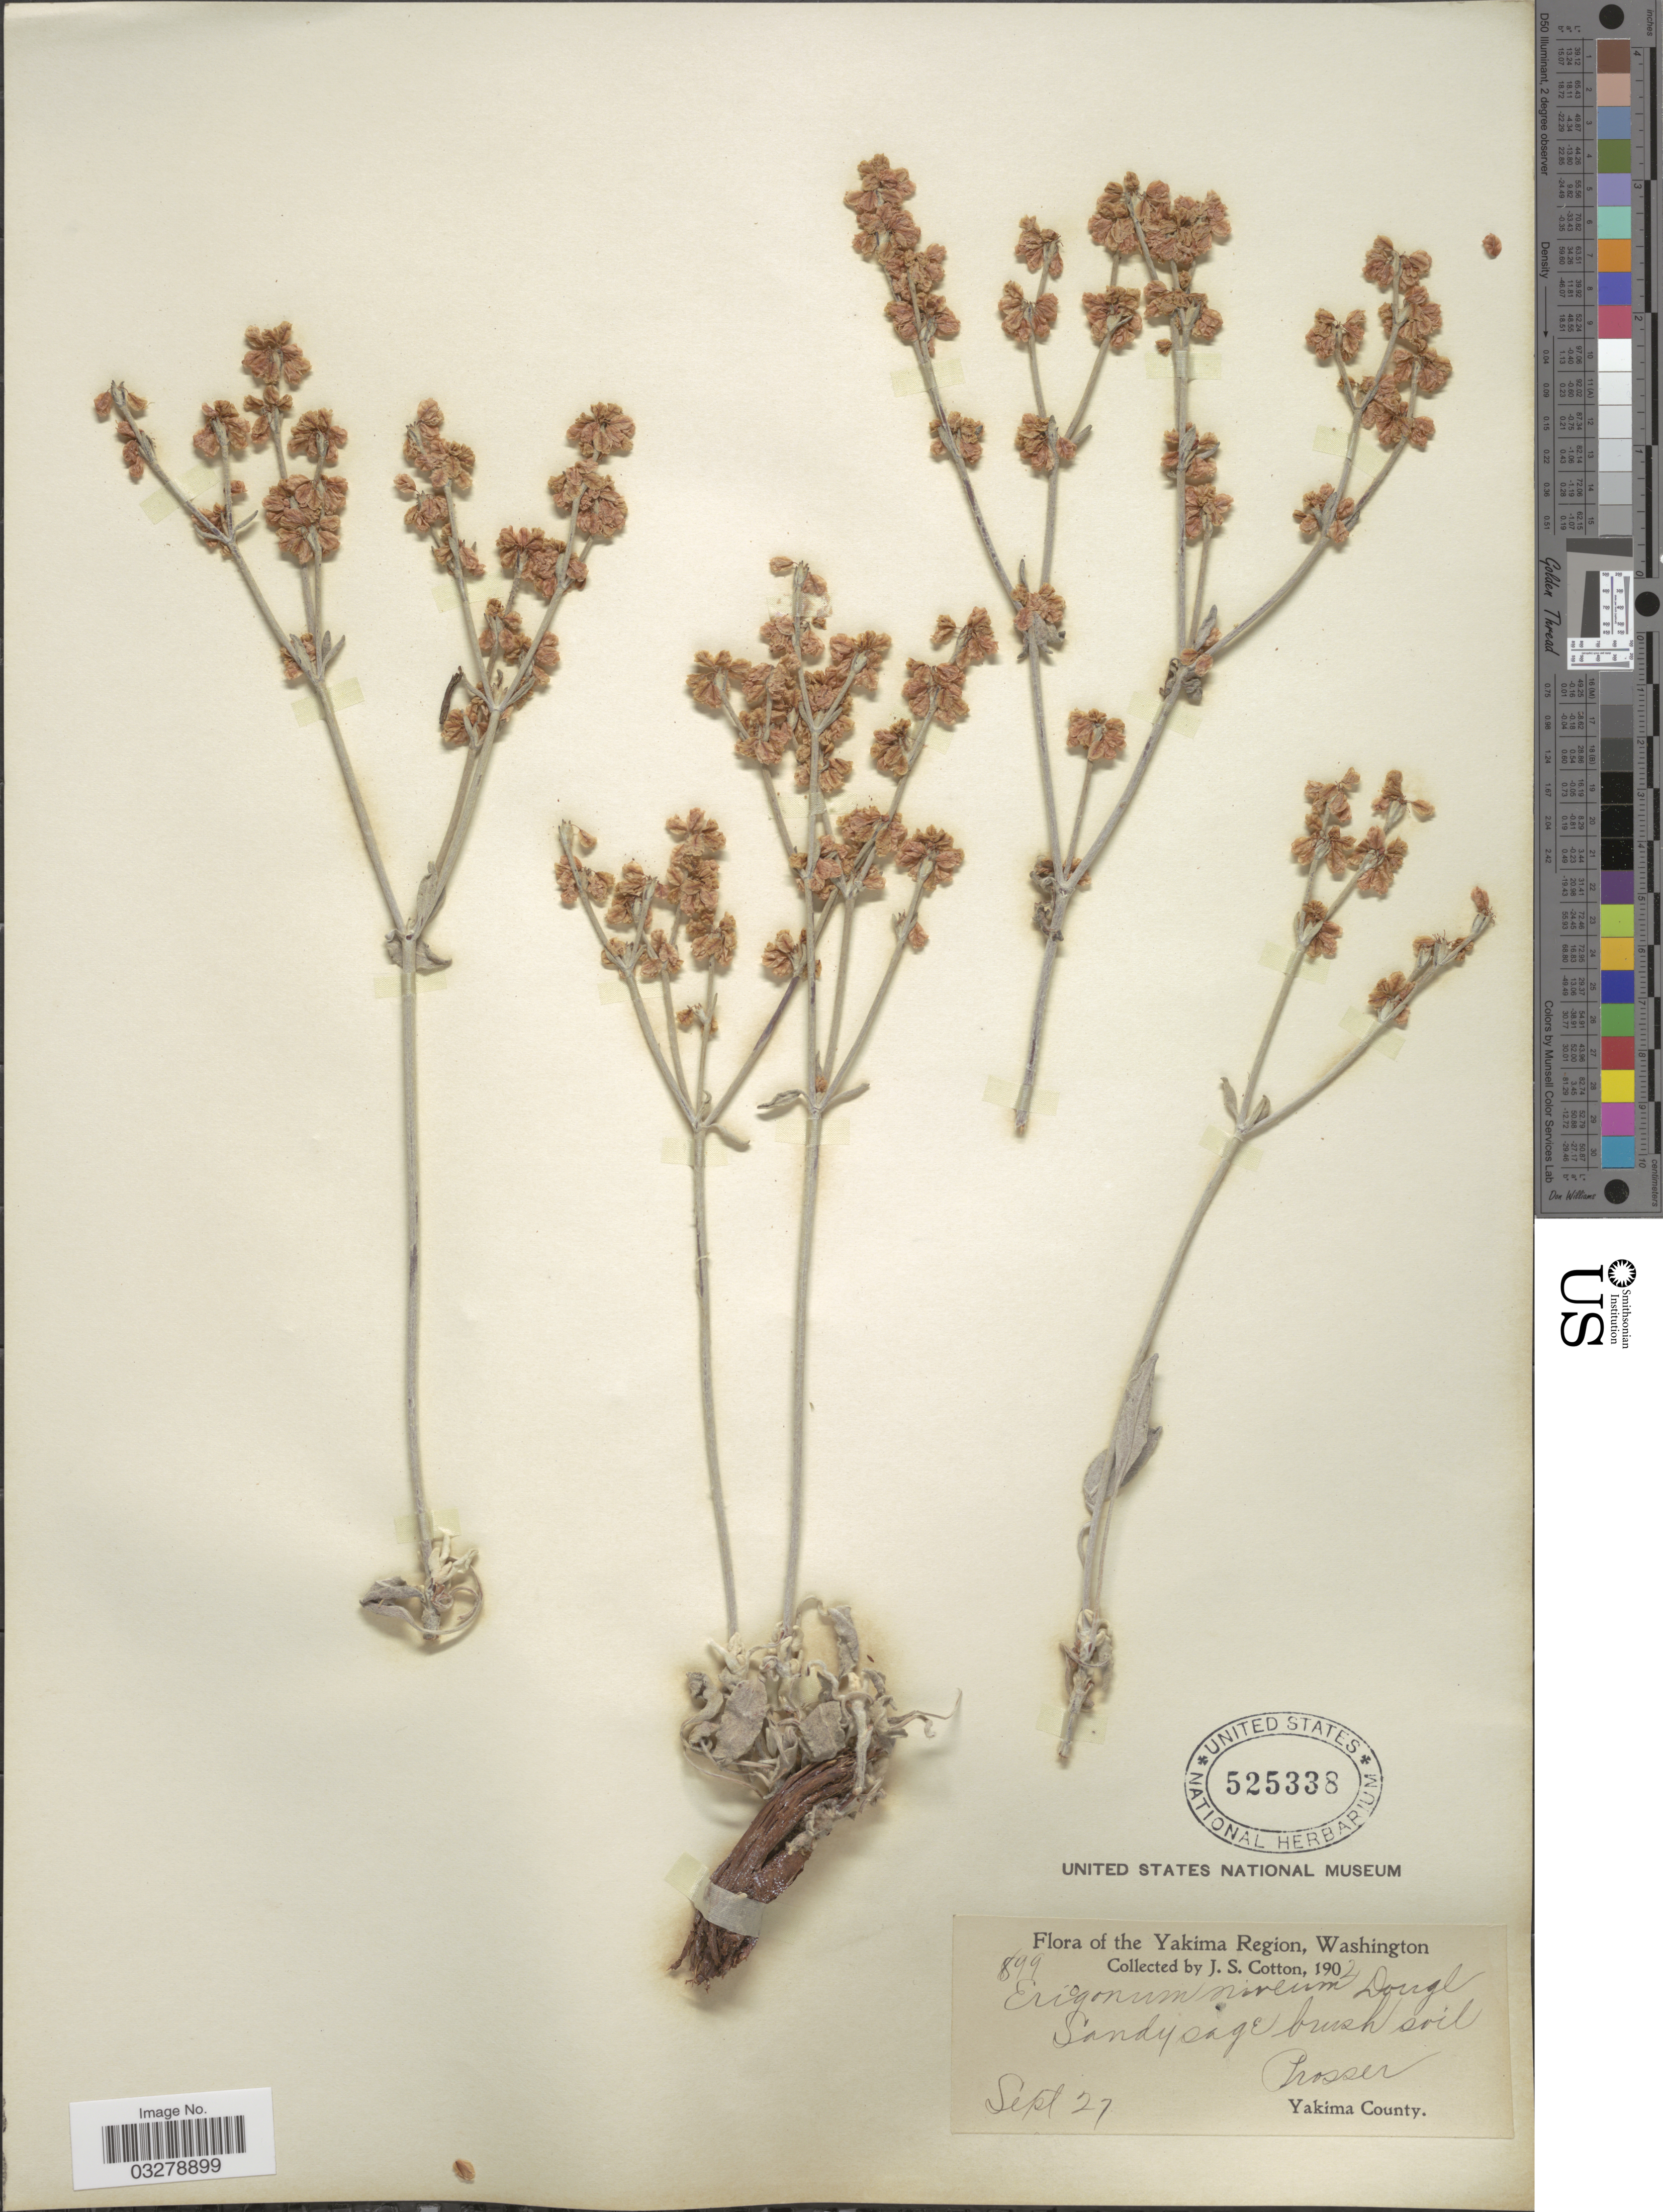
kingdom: Plantae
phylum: Tracheophyta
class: Magnoliopsida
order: Caryophyllales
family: Polygonaceae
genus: Eriogonum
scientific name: Eriogonum niverum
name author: Douglas ex Benth.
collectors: J. S. Cotton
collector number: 899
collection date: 1902-09-27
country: United States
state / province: Washington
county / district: Yakima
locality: Yakima Region, Prosser. Yakima County.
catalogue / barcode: US 525338